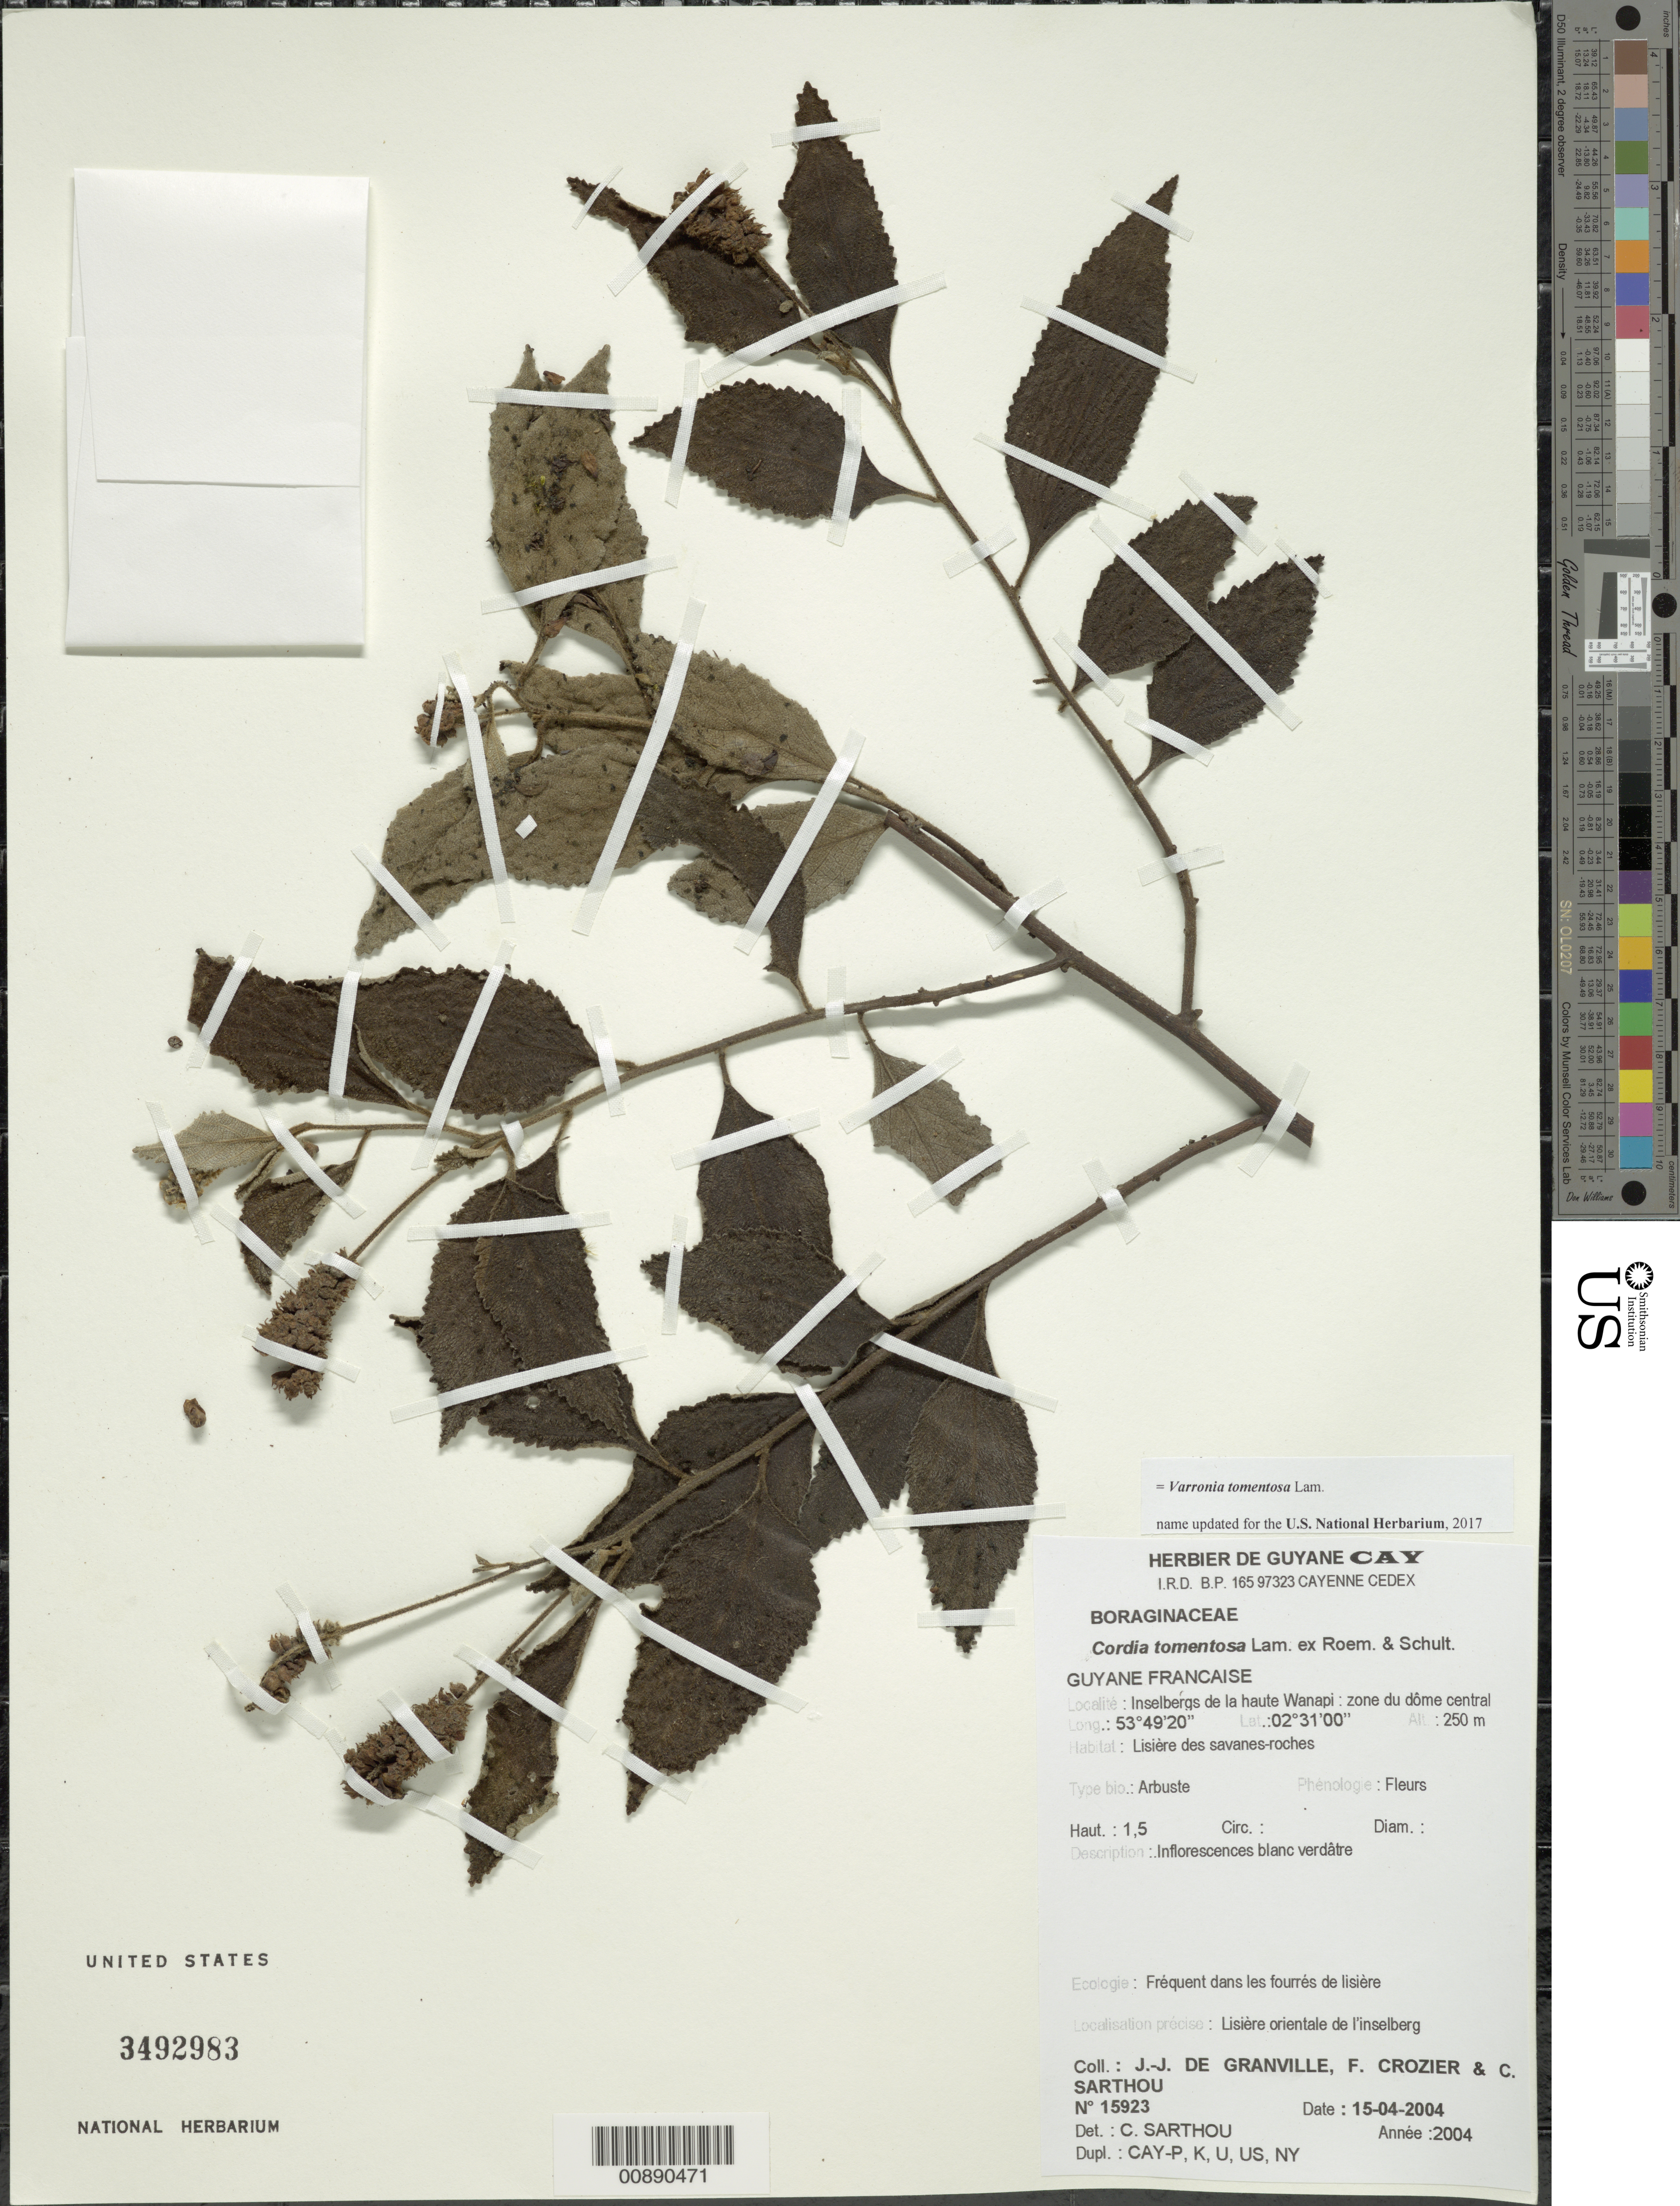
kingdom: Plantae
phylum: Tracheophyta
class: Magnoliopsida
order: Boraginales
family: Cordiaceae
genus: Cordia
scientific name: Cordia tomentosa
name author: (Lam.) Roem. & Schult.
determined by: Sarthou, C.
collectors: J.-J. de Granville, F. Crozier & C. Sarthou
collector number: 15923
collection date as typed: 15-Apr-04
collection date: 2004-04-15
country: French Guiana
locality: Inselbergs de la haute Wanapi, versant est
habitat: Lisière des savanes roches; dans les fourrés de lisière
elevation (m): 250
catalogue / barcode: US 3492983